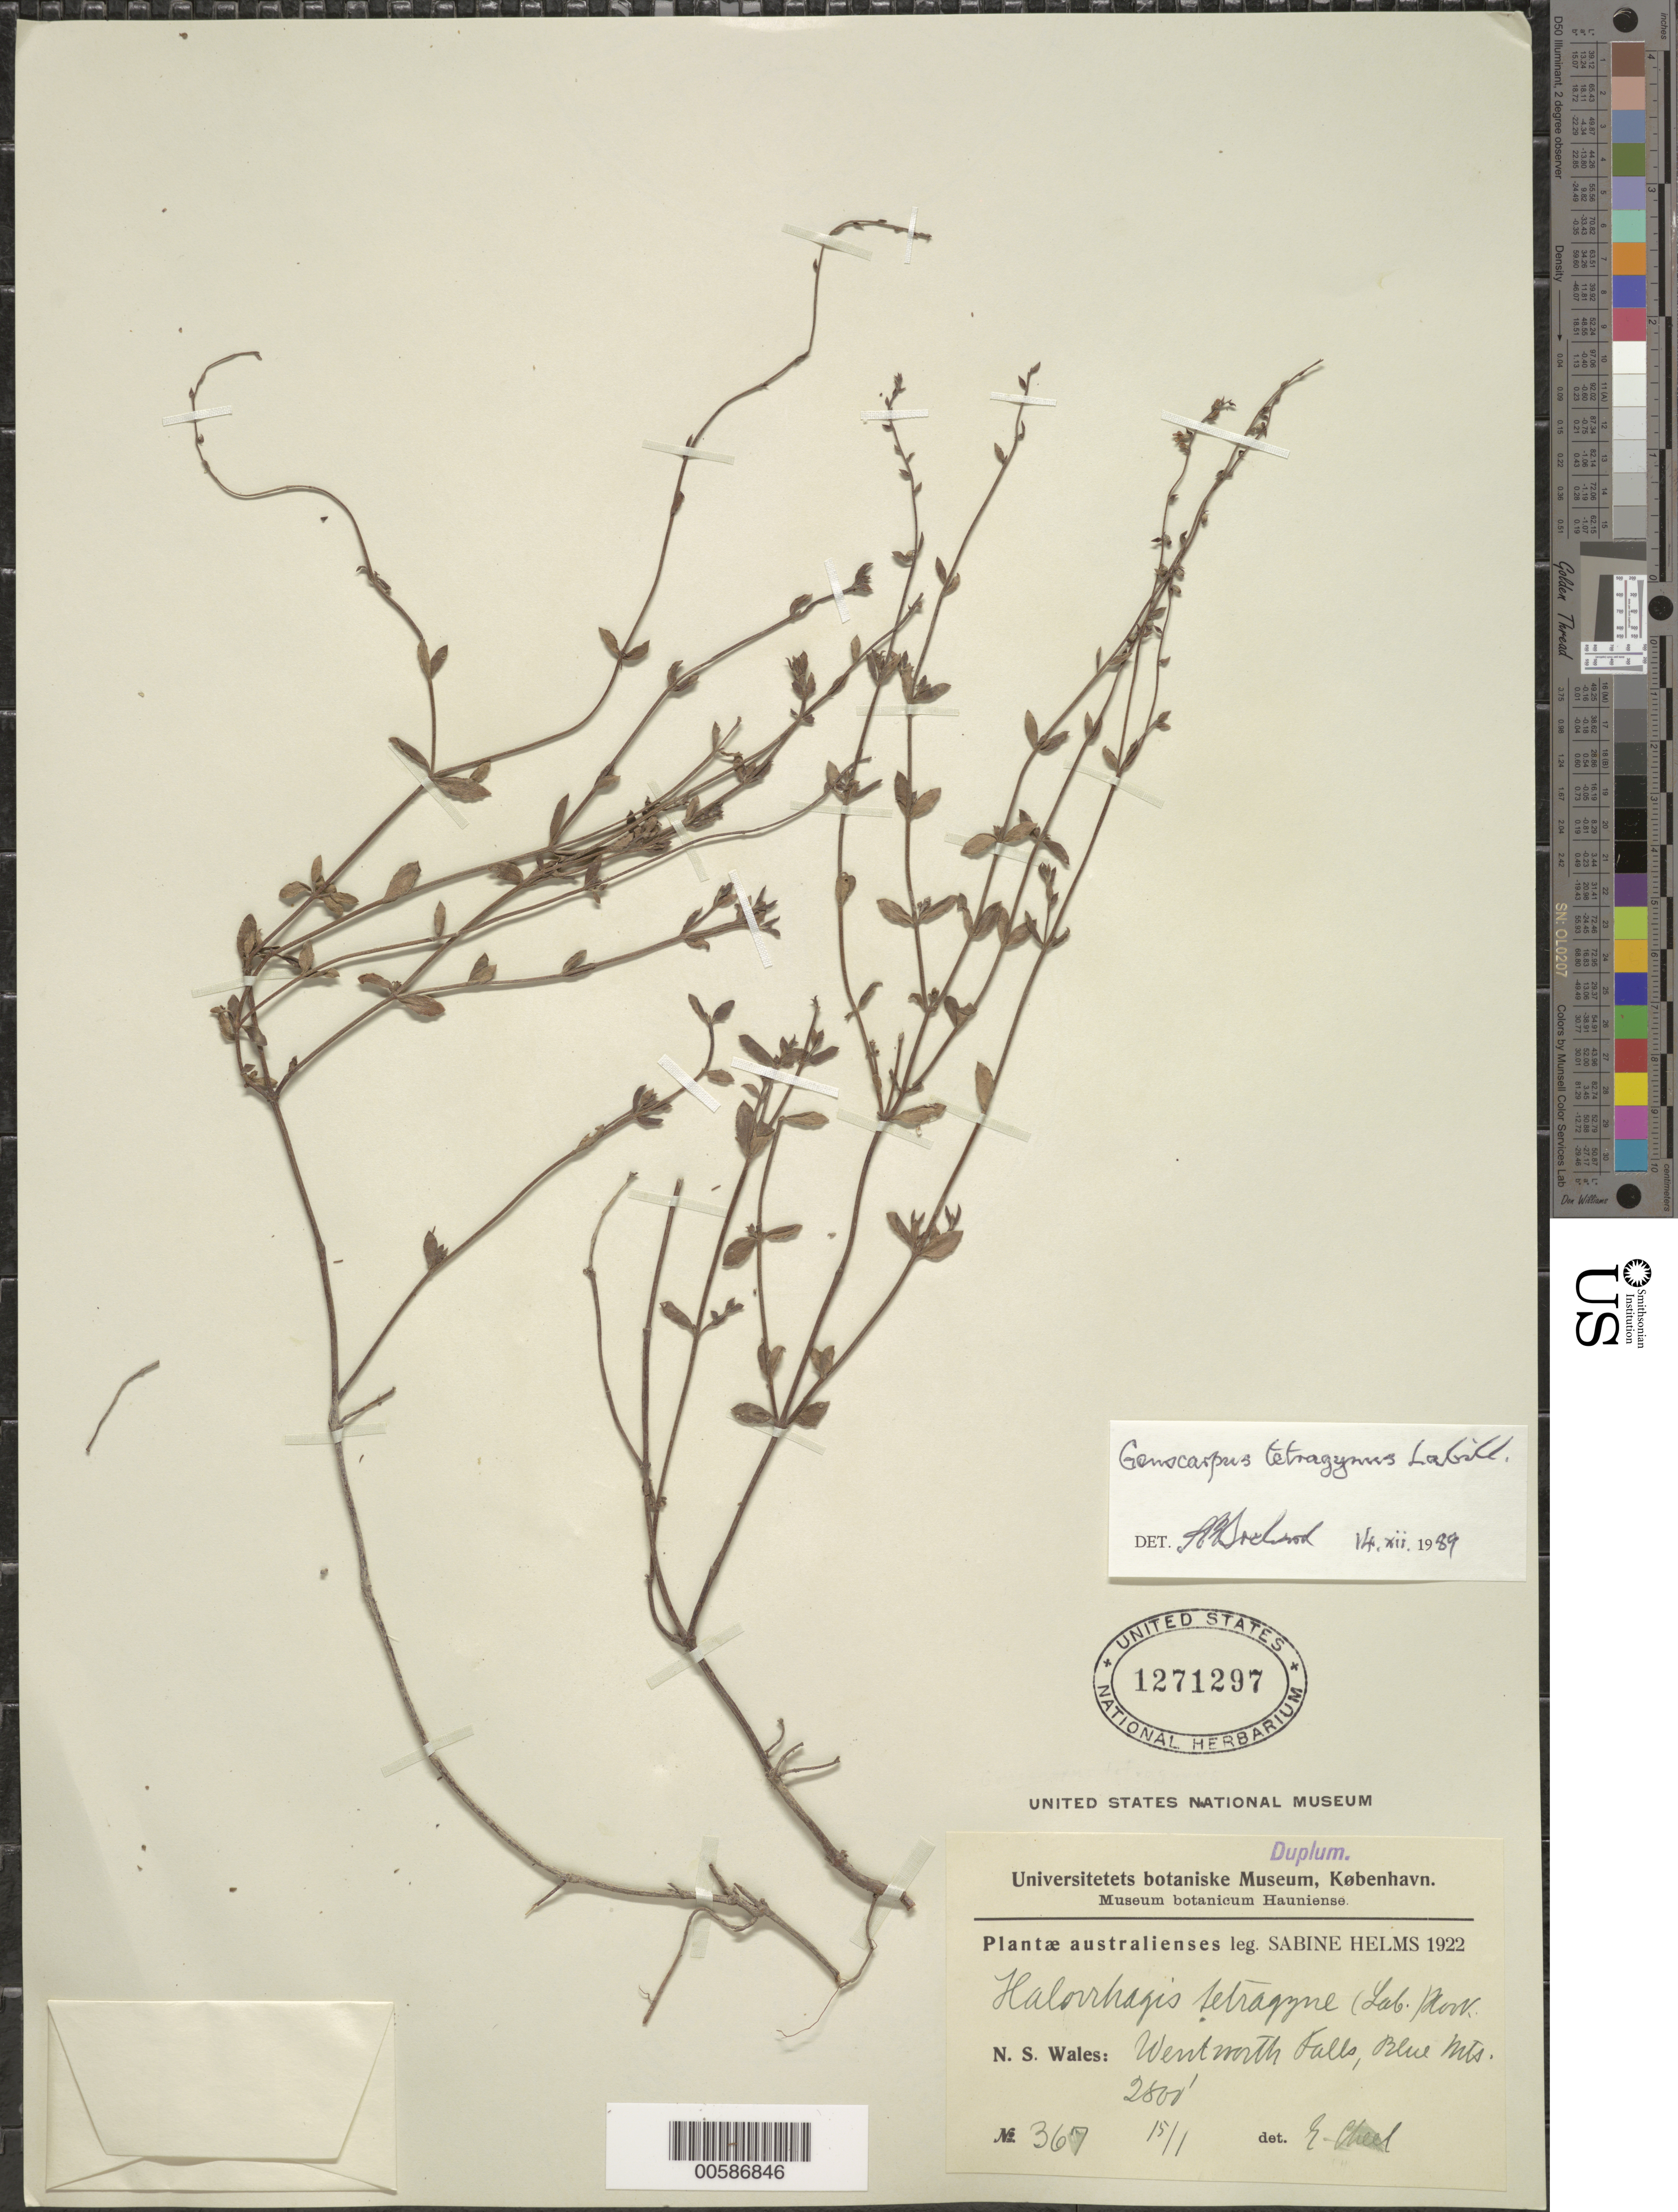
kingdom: Plantae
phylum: Tracheophyta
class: Magnoliopsida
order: Saxifragales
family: Haloragaceae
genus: Gonocarpus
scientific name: Gonocarpus tetragynus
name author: Labill.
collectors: S. Helms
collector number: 367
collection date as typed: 15 Jan 1922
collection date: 1922-01-15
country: Australia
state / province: New South Wales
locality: Wentworth Falls, Blue Mts.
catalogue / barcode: US 1271297